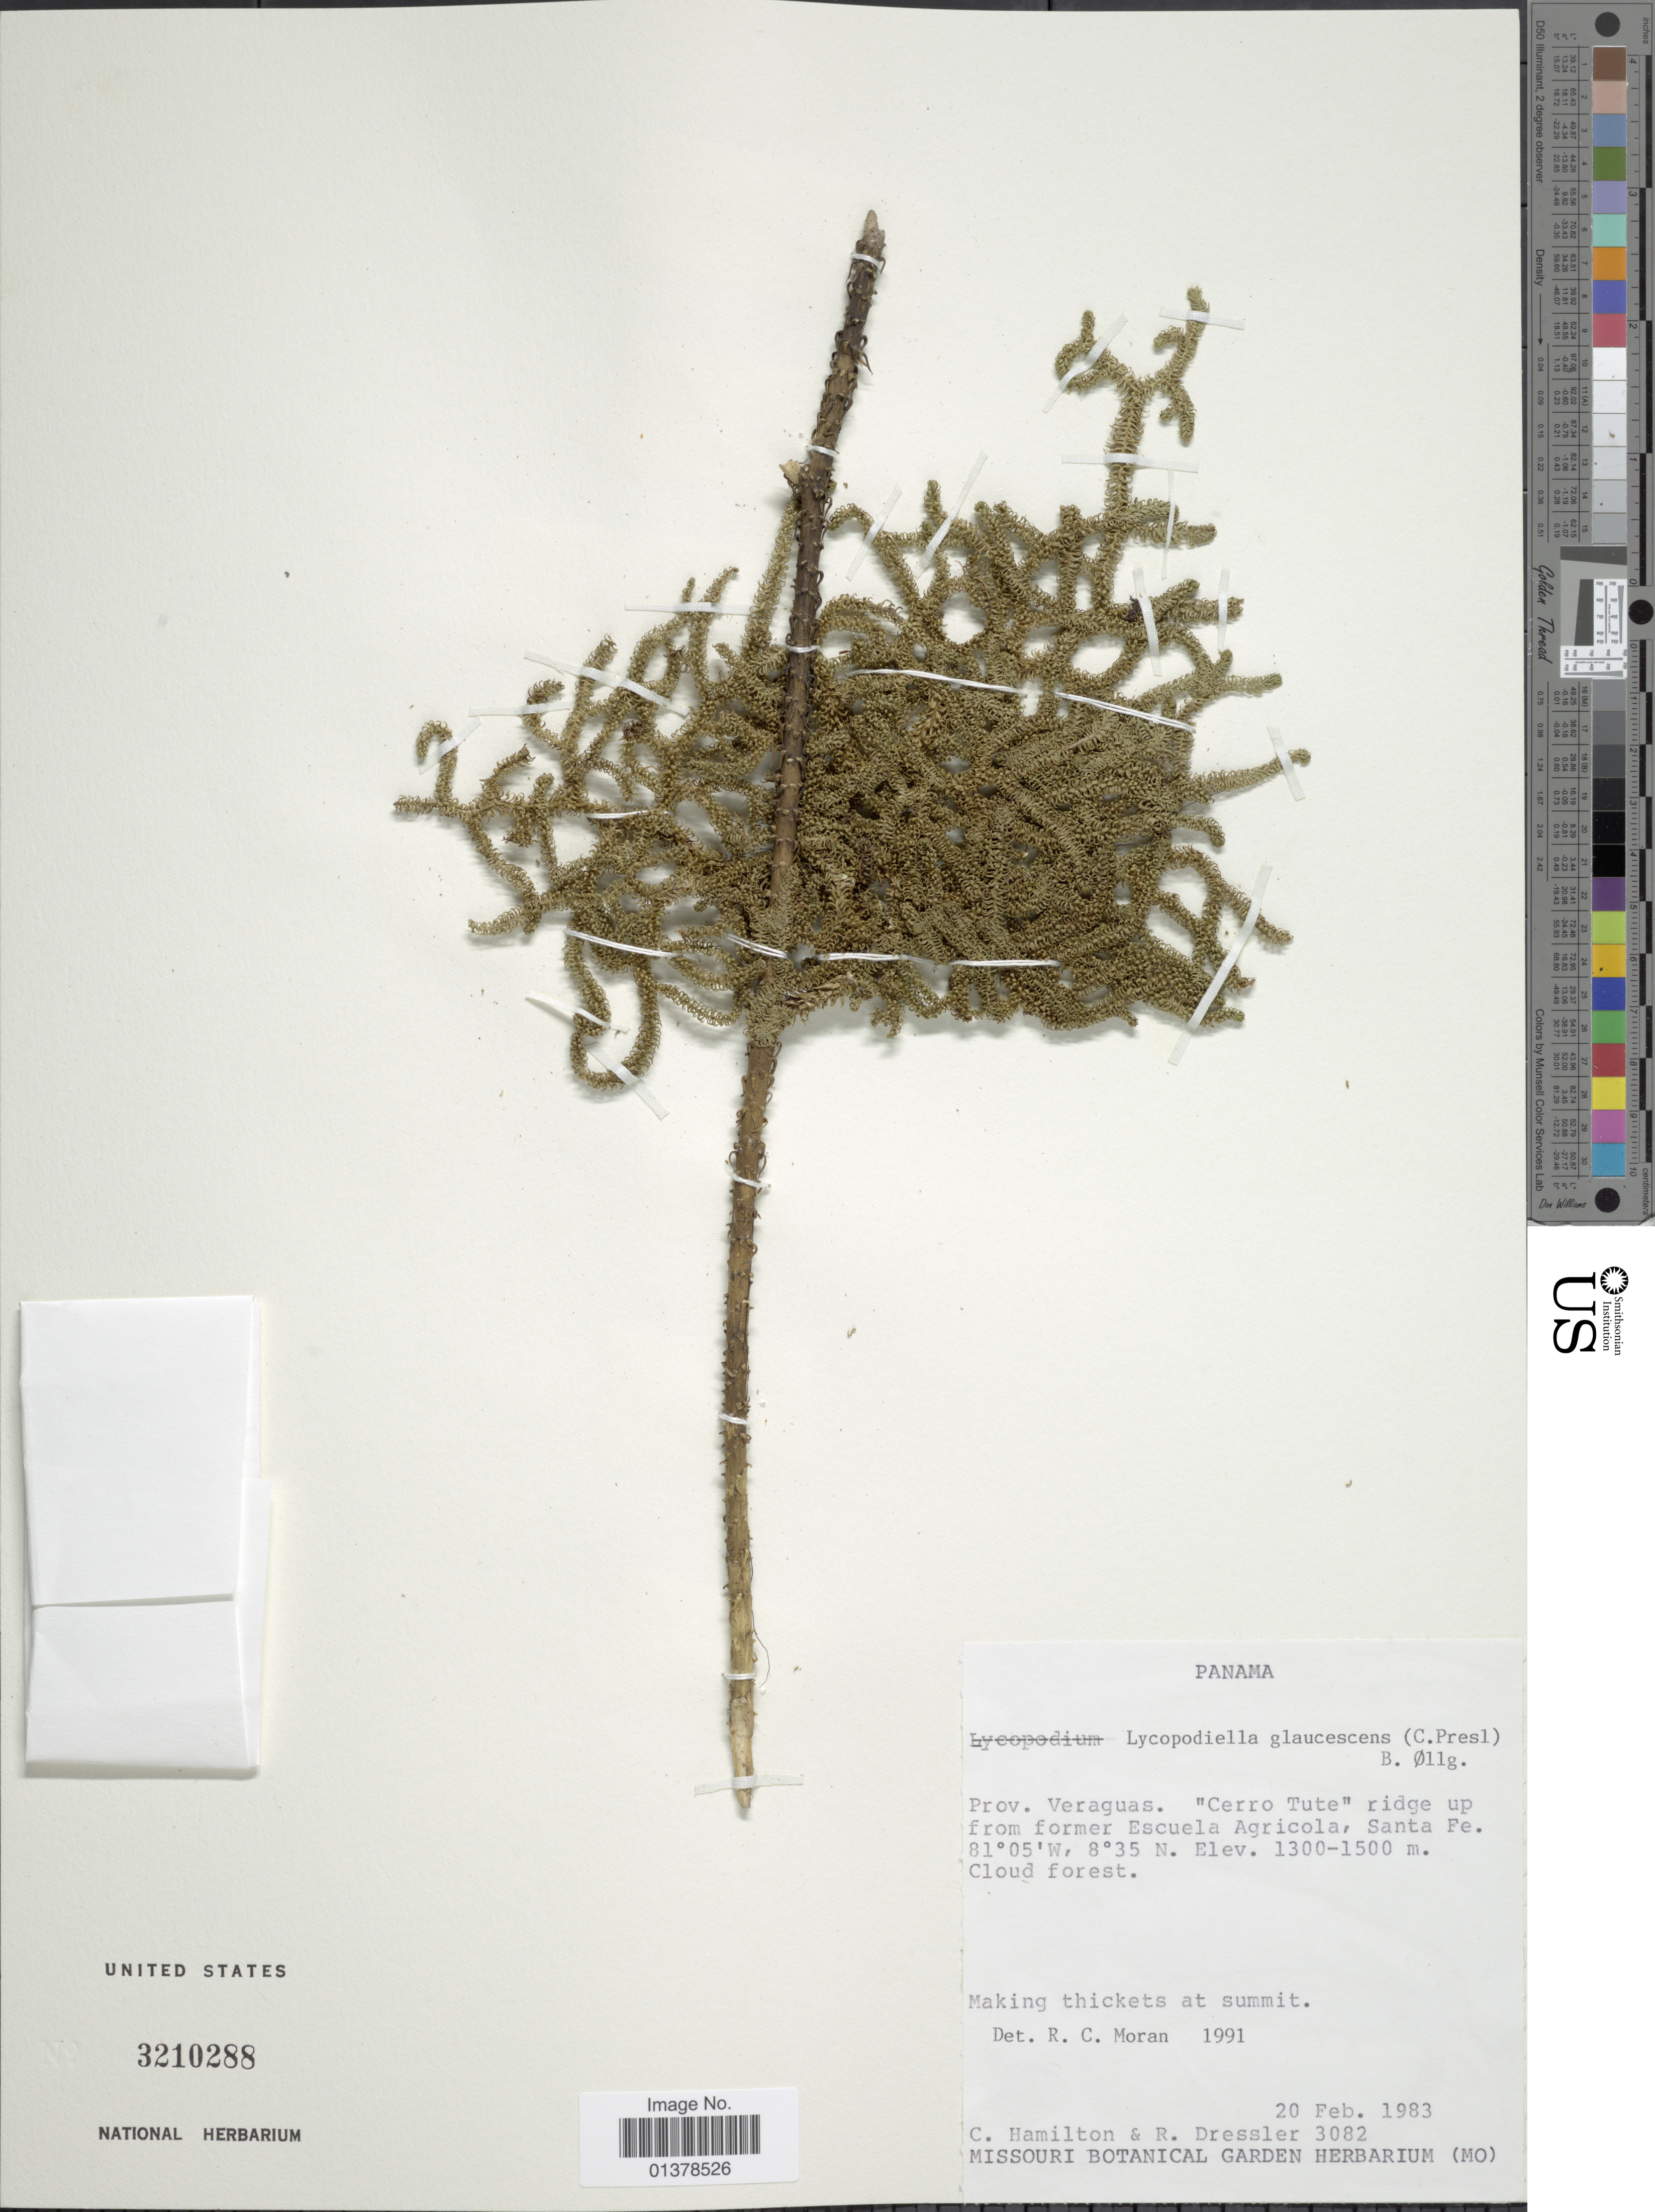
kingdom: Plantae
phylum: Tracheophyta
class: Lycopodiopsida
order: Lycopodiales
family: Lycopodiaceae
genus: Palhinhaea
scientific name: Palhinhaea glaucescens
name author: (C. Presl) Holub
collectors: C. Hamilton & R. Dressler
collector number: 3082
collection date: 1983-02-20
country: Panama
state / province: Veraguas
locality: Cerro Tute ridge up from former Escuela Agricola, Santa Fe.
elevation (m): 1300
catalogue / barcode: US 3210288